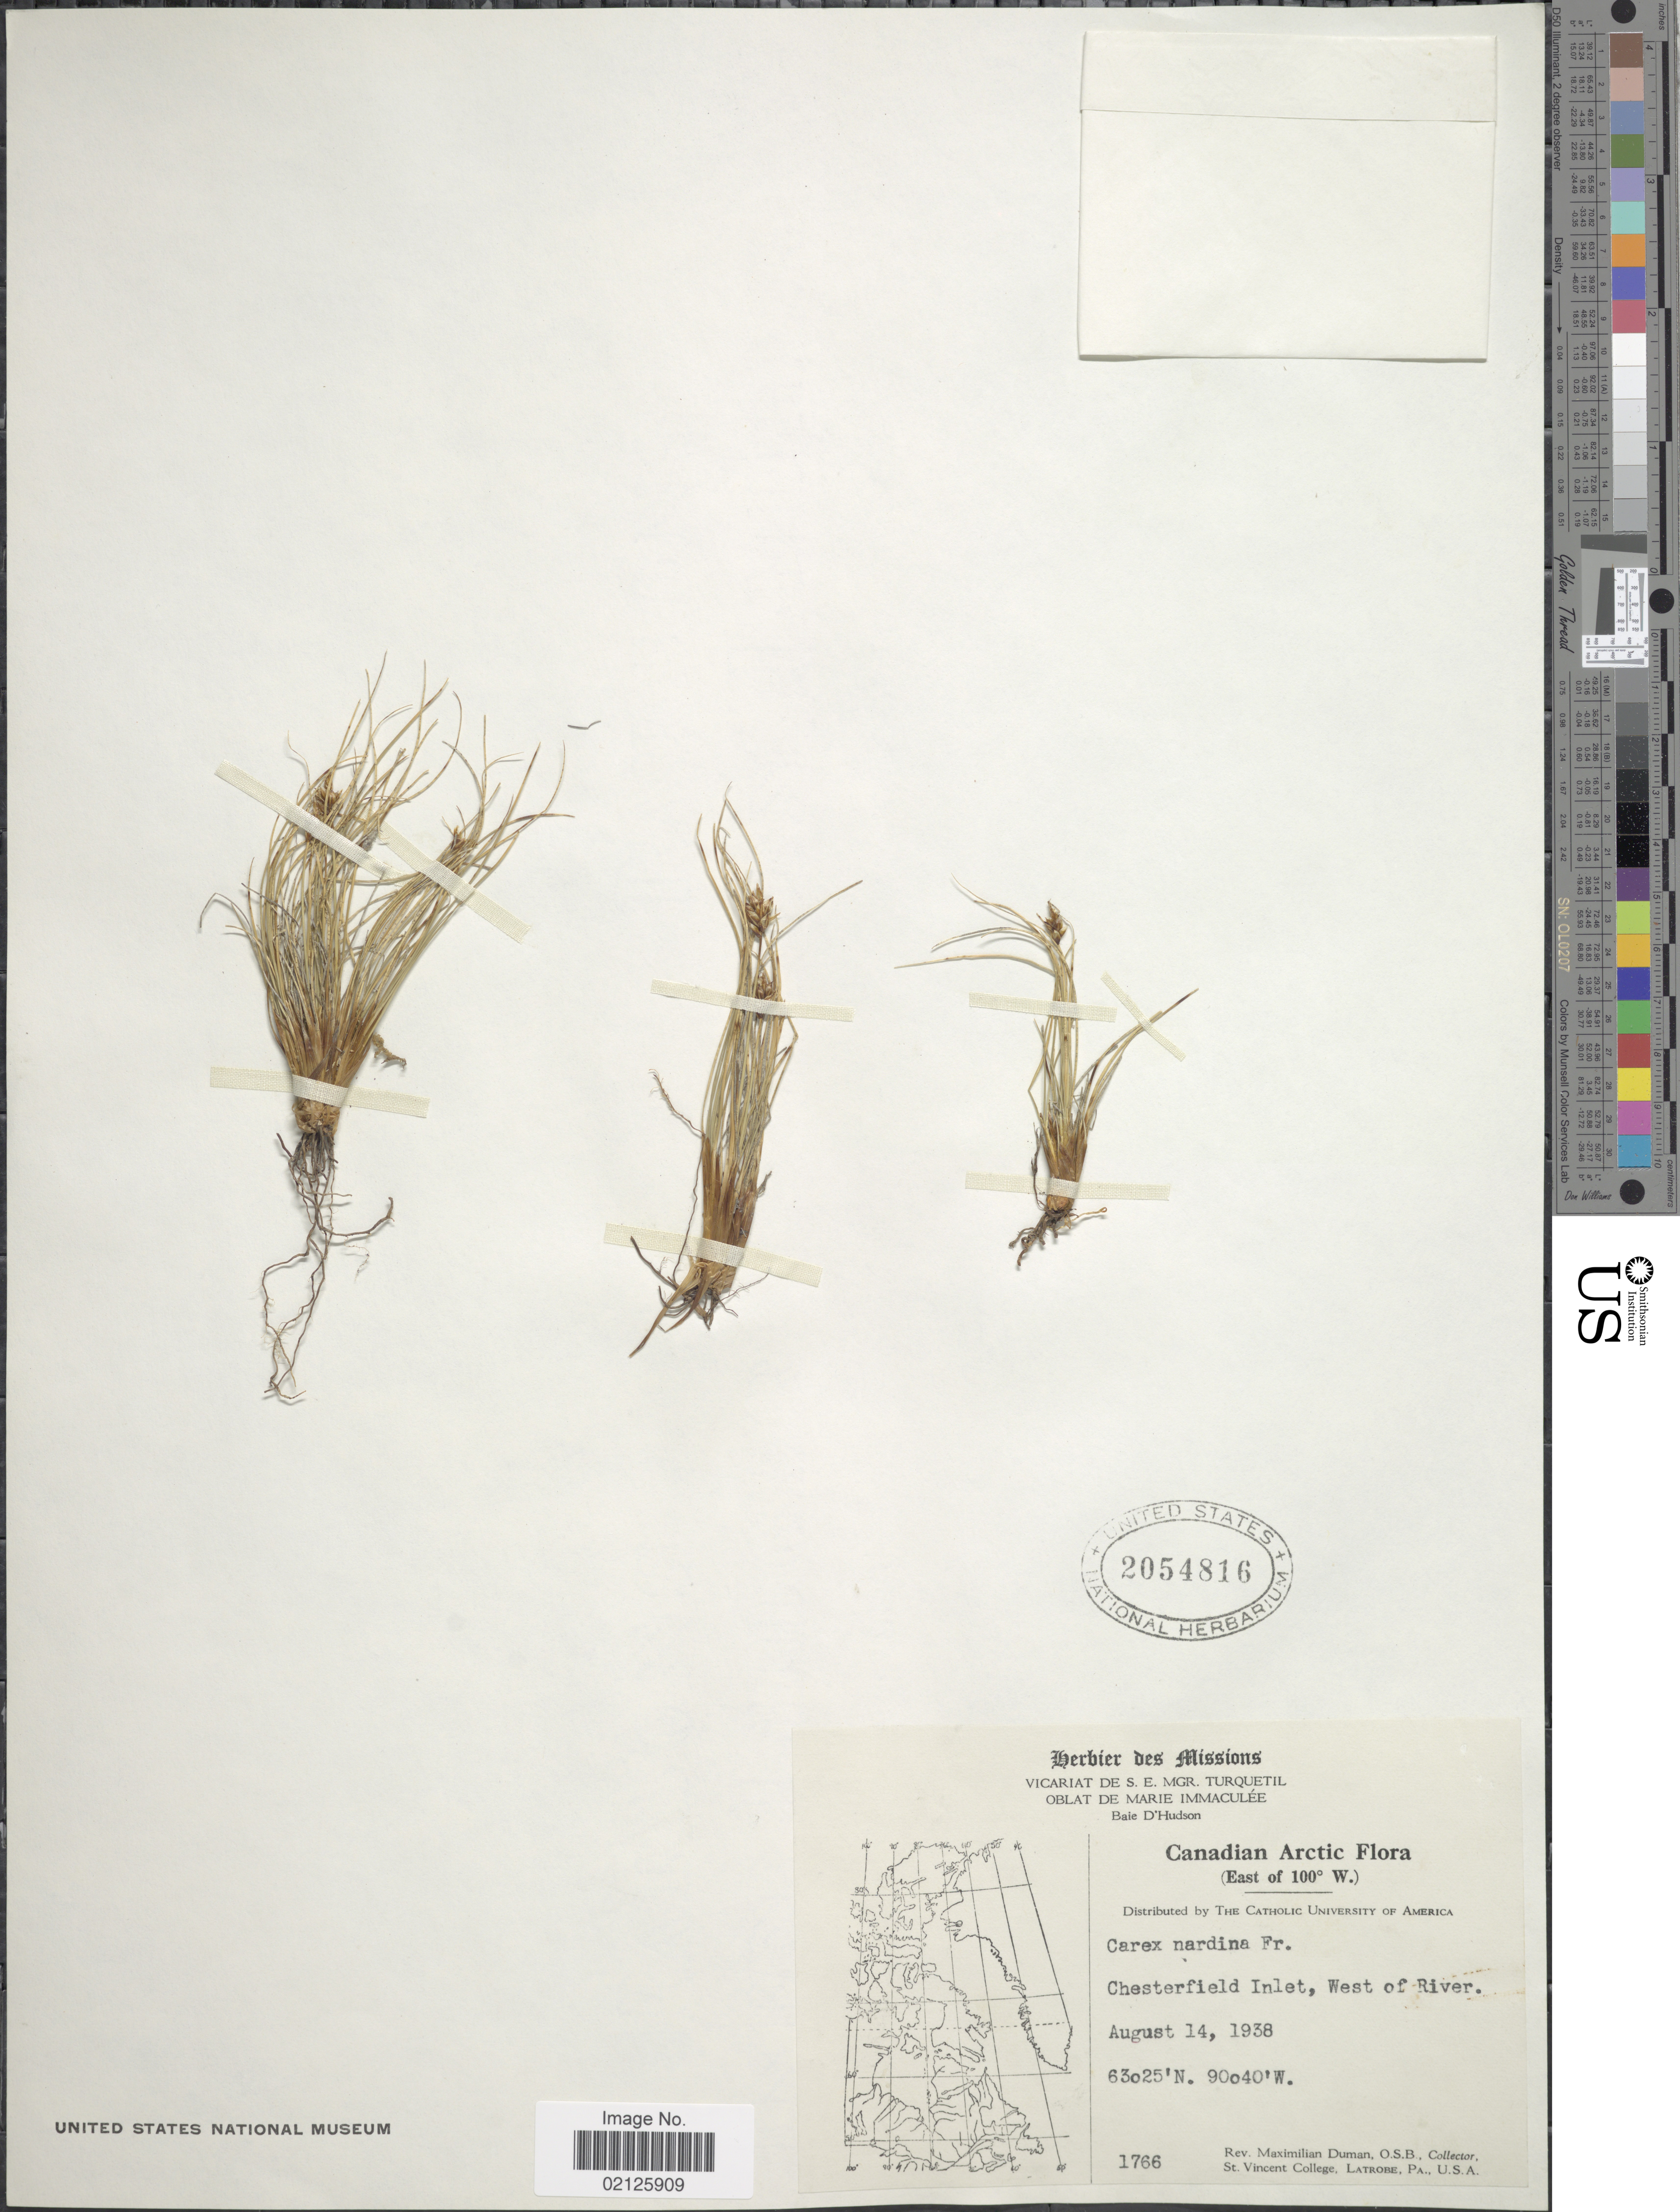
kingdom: Plantae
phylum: Tracheophyta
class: Liliopsida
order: Poales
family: Cyperaceae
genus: Carex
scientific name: Carex nardina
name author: (Hornem.) Fr.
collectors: M. Duman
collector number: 1766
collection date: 1938-08-14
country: Canada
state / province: Nunavut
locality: Canadian Arctic (East of 100° W), Chesterfield Inlet, West of River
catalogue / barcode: US 2054816